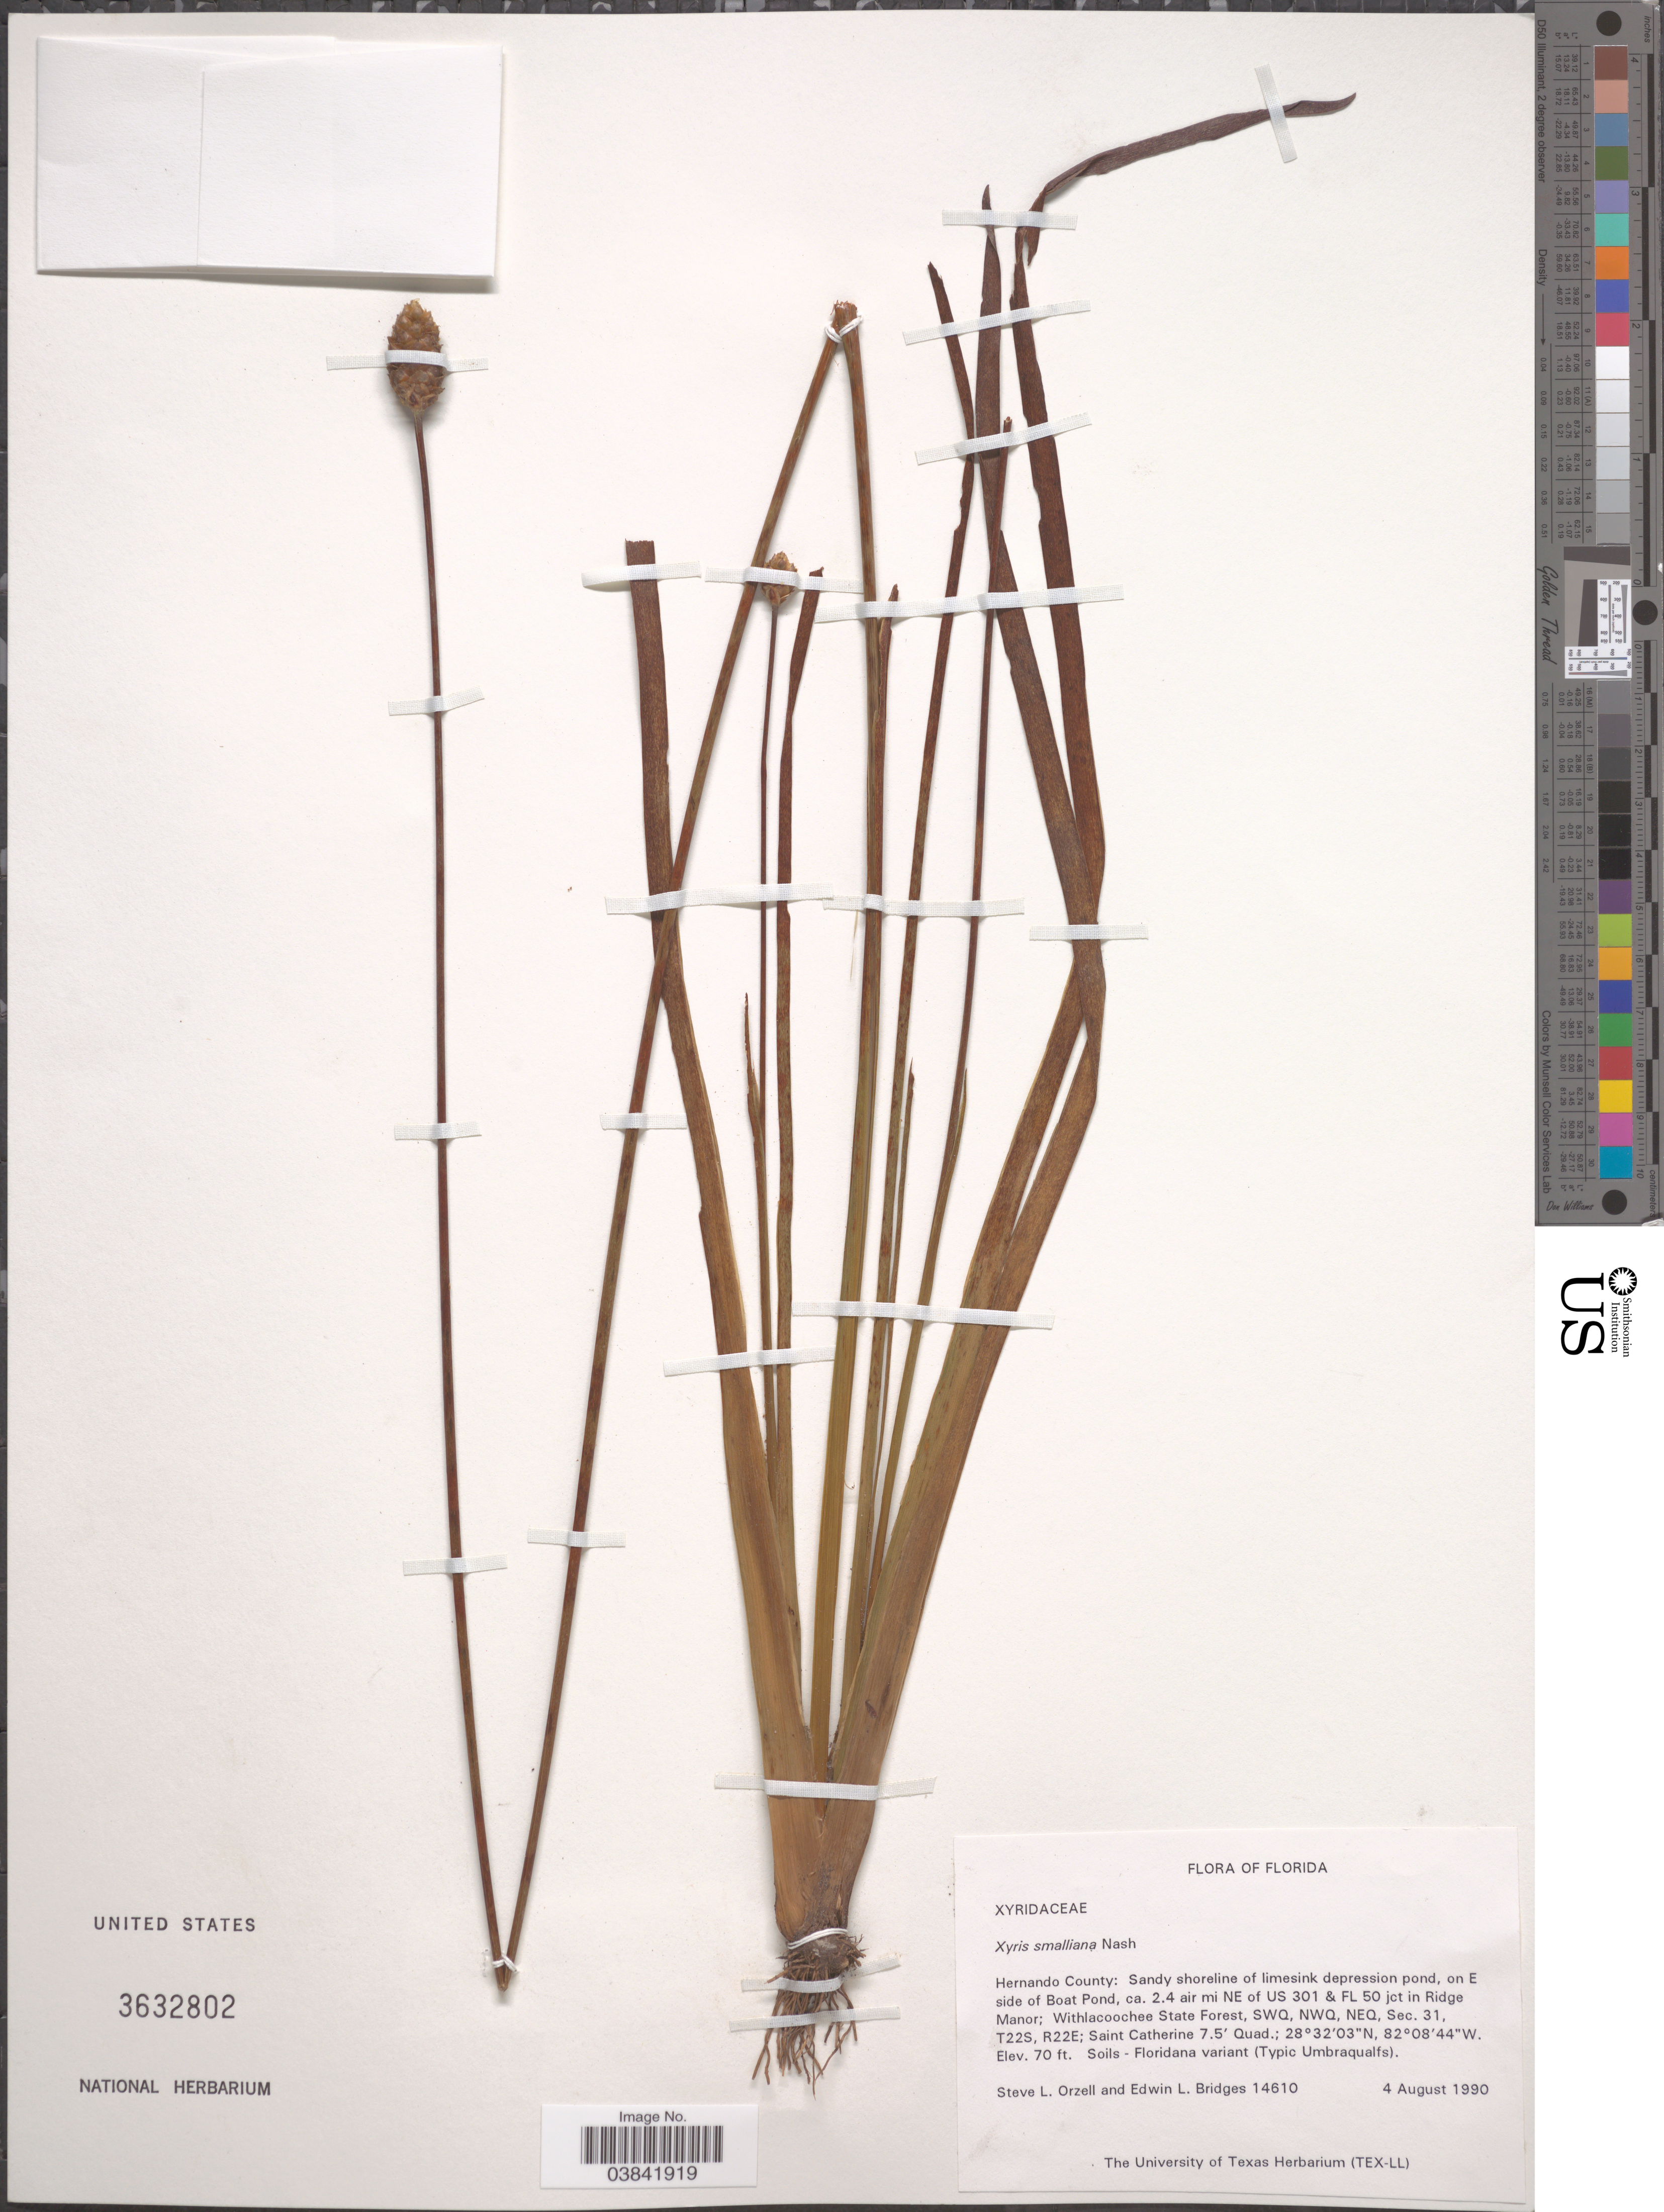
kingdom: Plantae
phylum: Tracheophyta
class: Liliopsida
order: Poales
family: Xyridaceae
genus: Xyris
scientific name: Xyris smalliana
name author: Nash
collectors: S. Orzell & E. Bridges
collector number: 14610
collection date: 1990-08-04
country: United States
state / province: Florida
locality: Hernando County: Sandy shoreline of limesink depression pond, on E side of Boat Pond, ca. 2.4 air mi NE of US 301 & FL 50 jct in Ridge Manor; Withlacoochie State Forest, SWQ, NWQ, NEQ, Sec. 31, T22S, R22E; Saint Catherine 7.5' Quad.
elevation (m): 21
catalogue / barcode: US 3632802